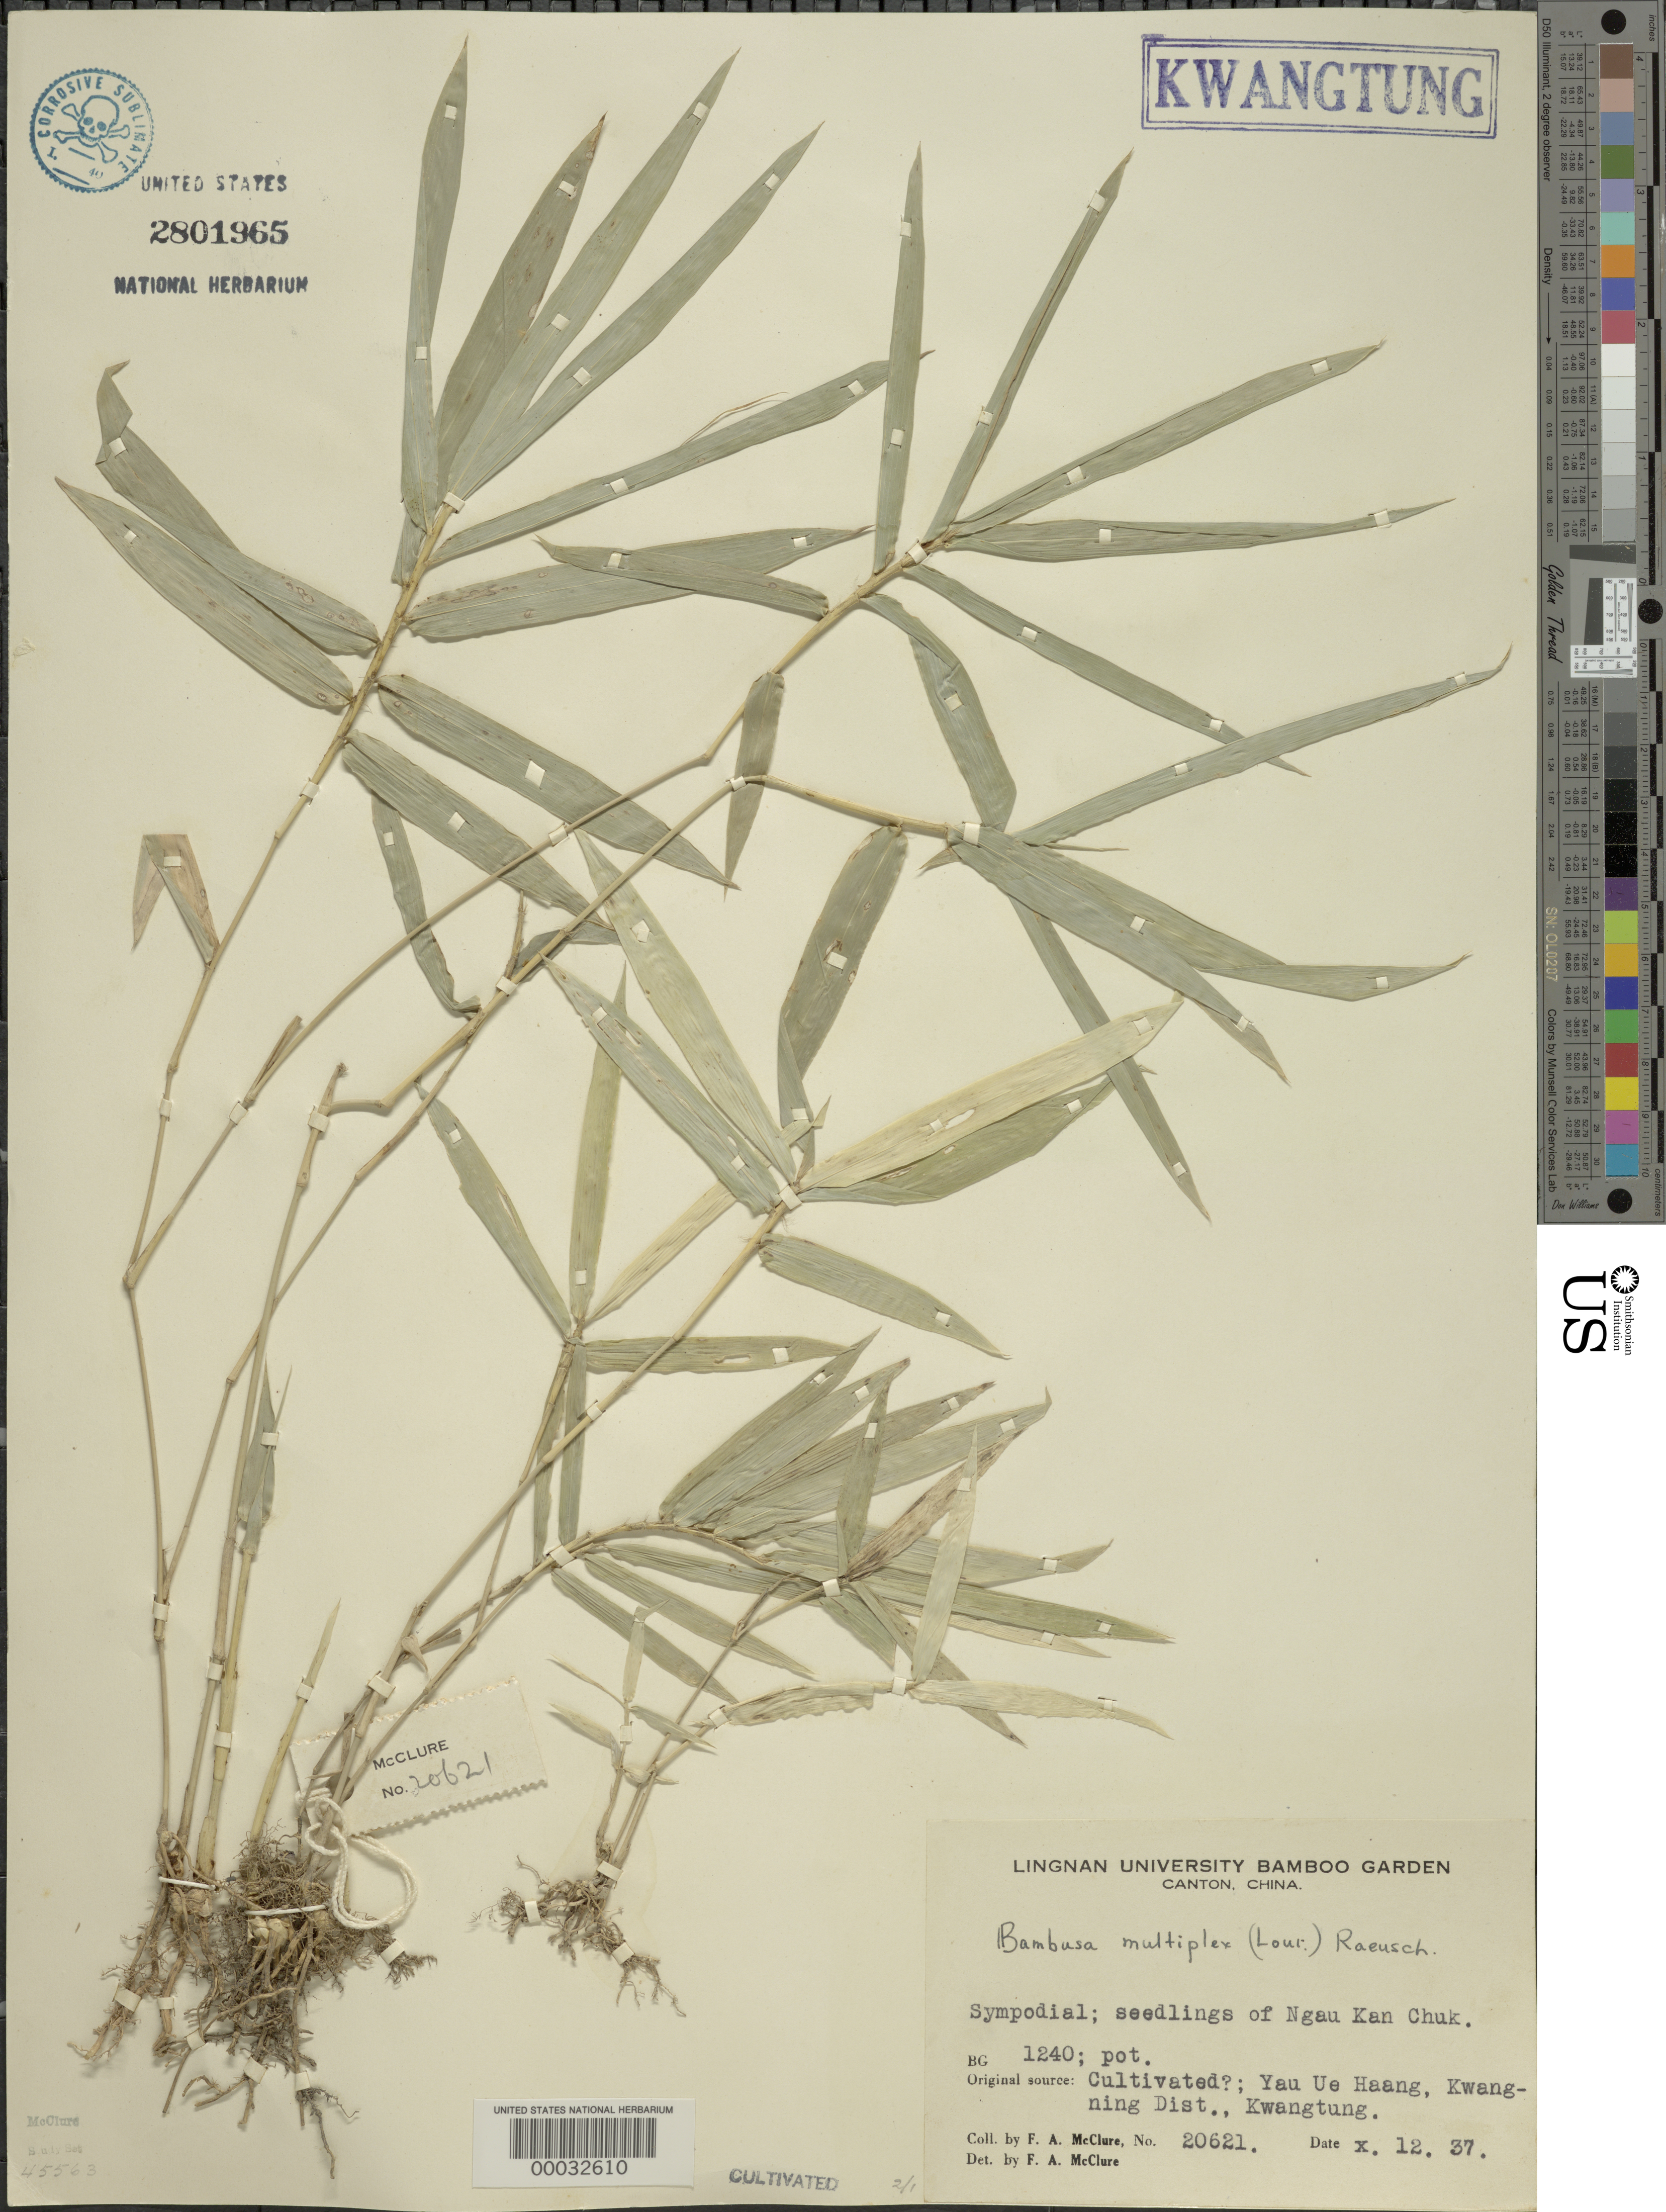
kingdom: Plantae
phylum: Tracheophyta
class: Liliopsida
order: Poales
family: Poaceae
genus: Bambusa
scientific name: Bambusa multiplex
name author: (Lour.) Raeusch. ex Schult. & Schult. f.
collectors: F. A. McClure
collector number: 20621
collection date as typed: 12 Oct 1937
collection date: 1937-10-12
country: China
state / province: Guangdong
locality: Yau Ue Haang Kwangning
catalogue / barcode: US 2801965